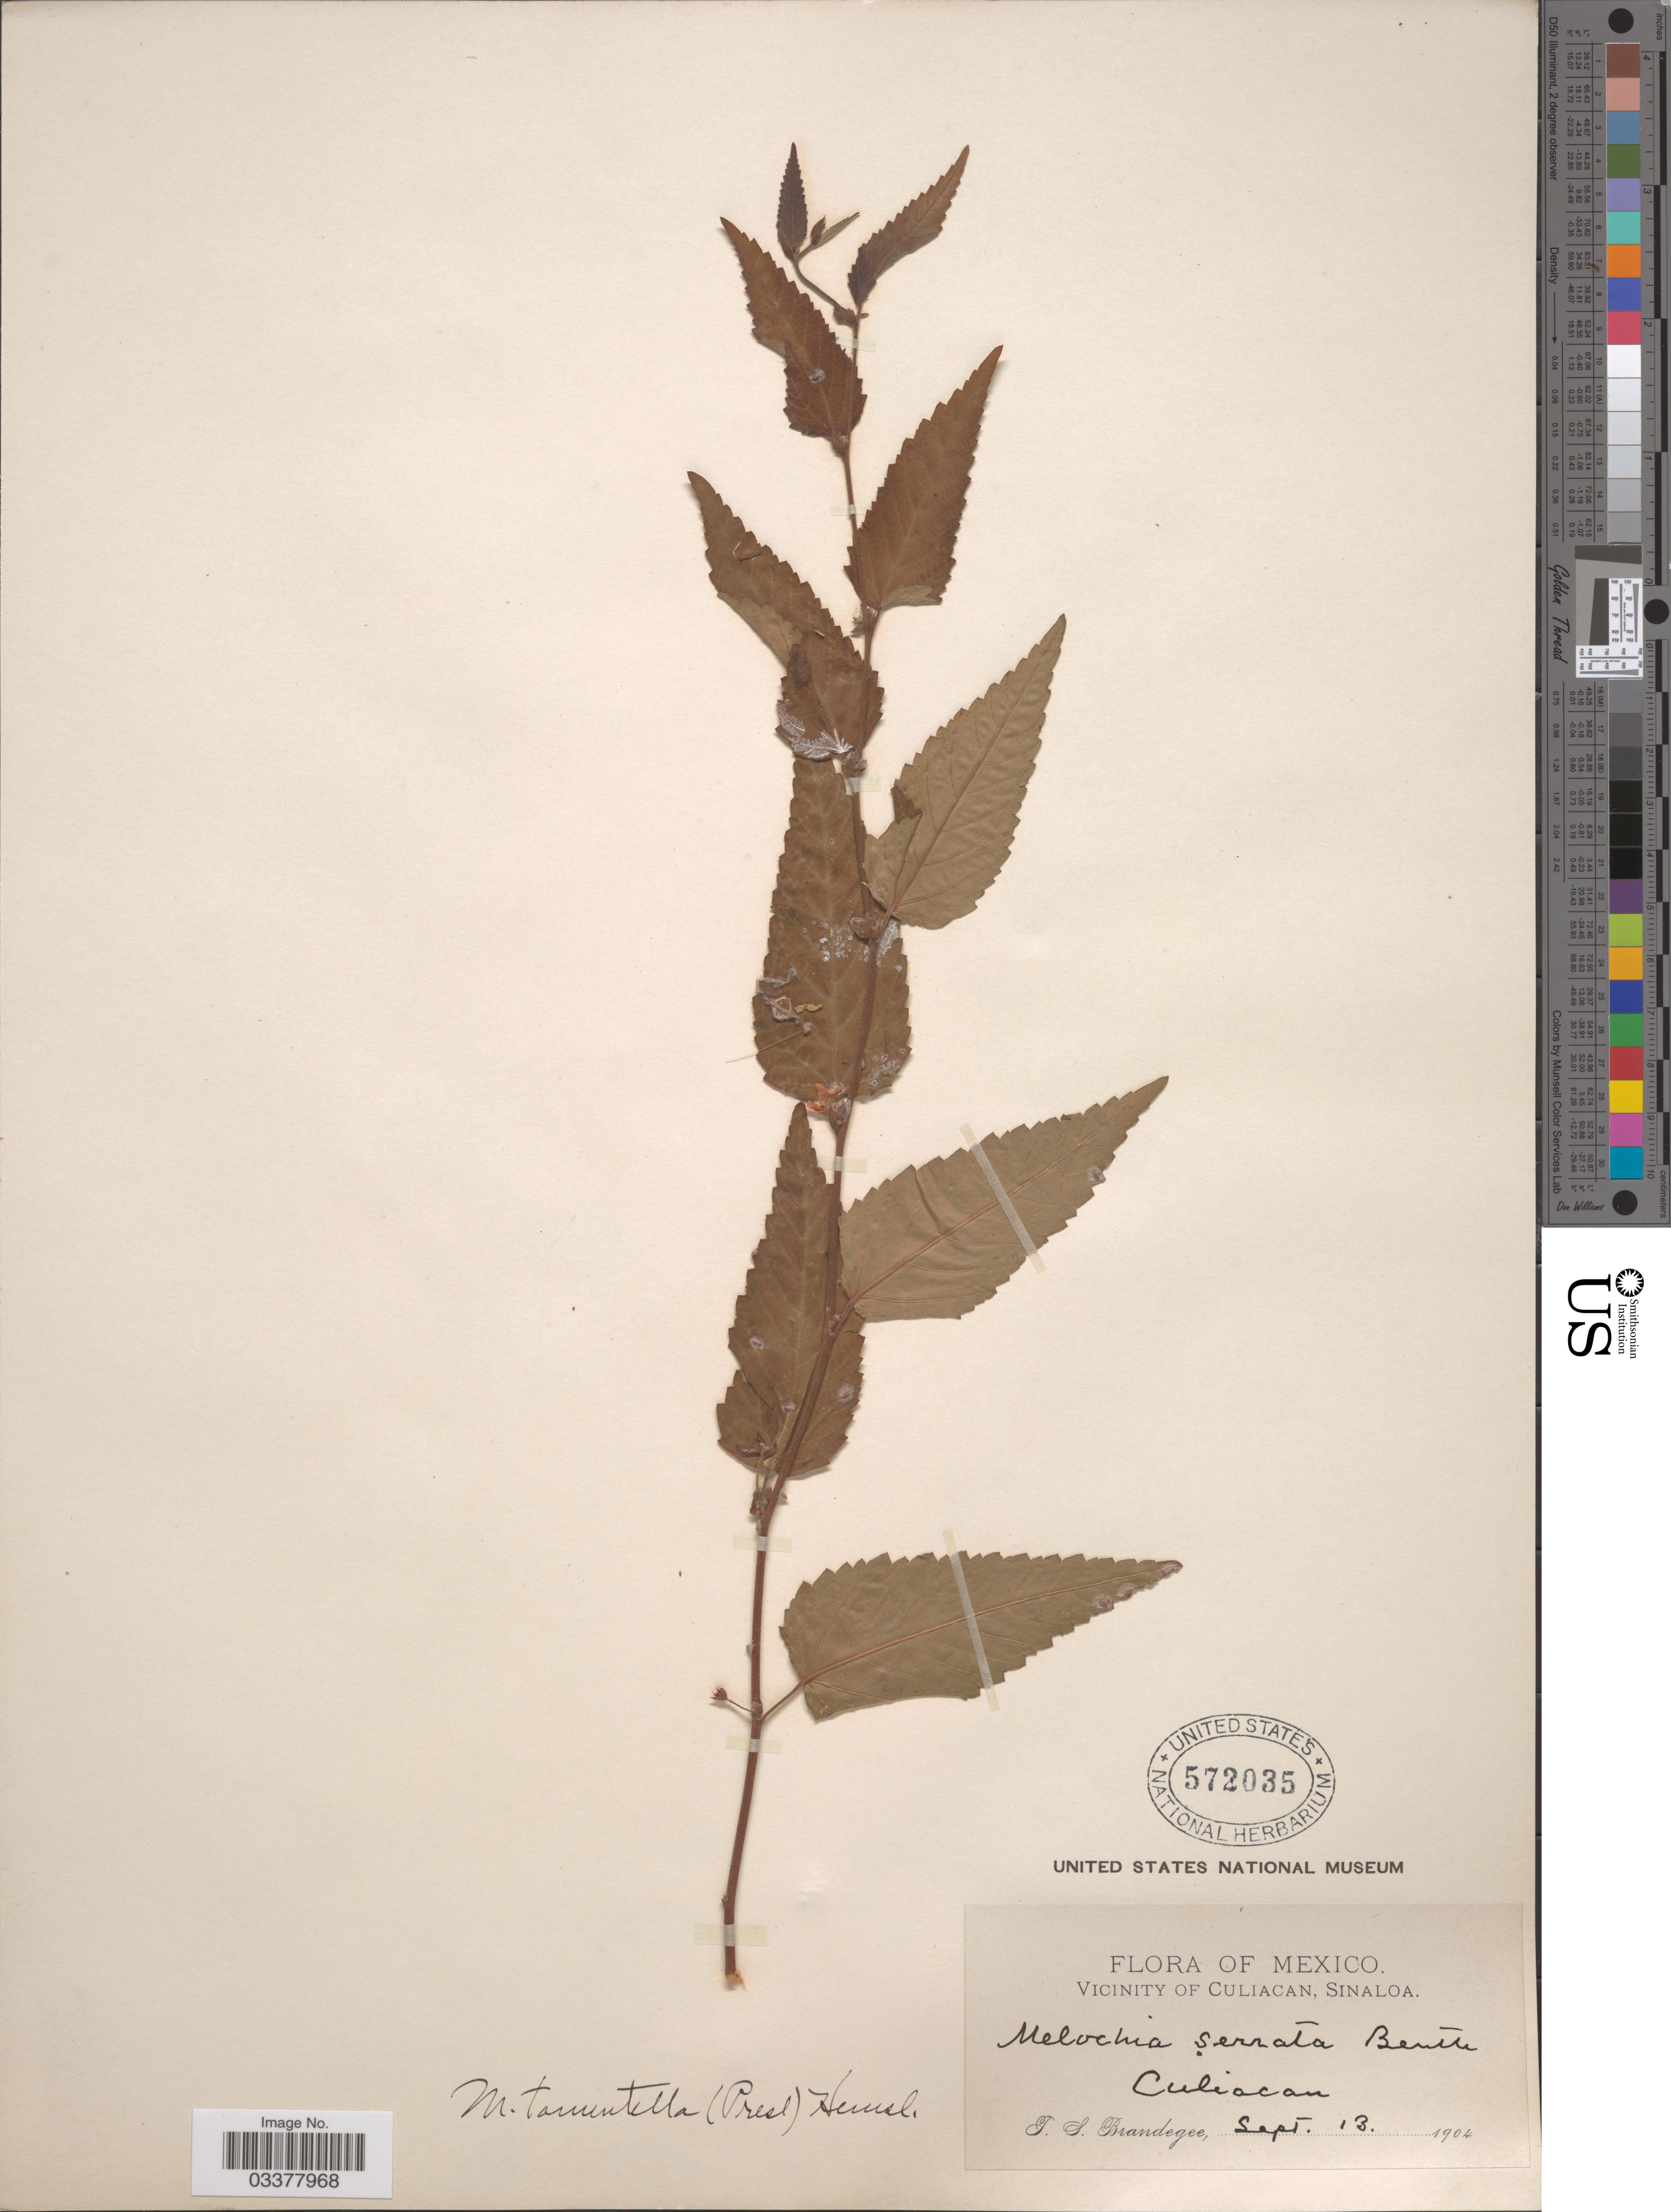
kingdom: Plantae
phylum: Tracheophyta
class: Magnoliopsida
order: Malvales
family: Malvaceae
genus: Melochia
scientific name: Melochia tomentella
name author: (C. Presl) Hemsl.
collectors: T. S. Brandegee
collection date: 1904-09-13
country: Mexico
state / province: Sinaloa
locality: Vicinity of Culiacan. Culiacan.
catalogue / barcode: US 572035